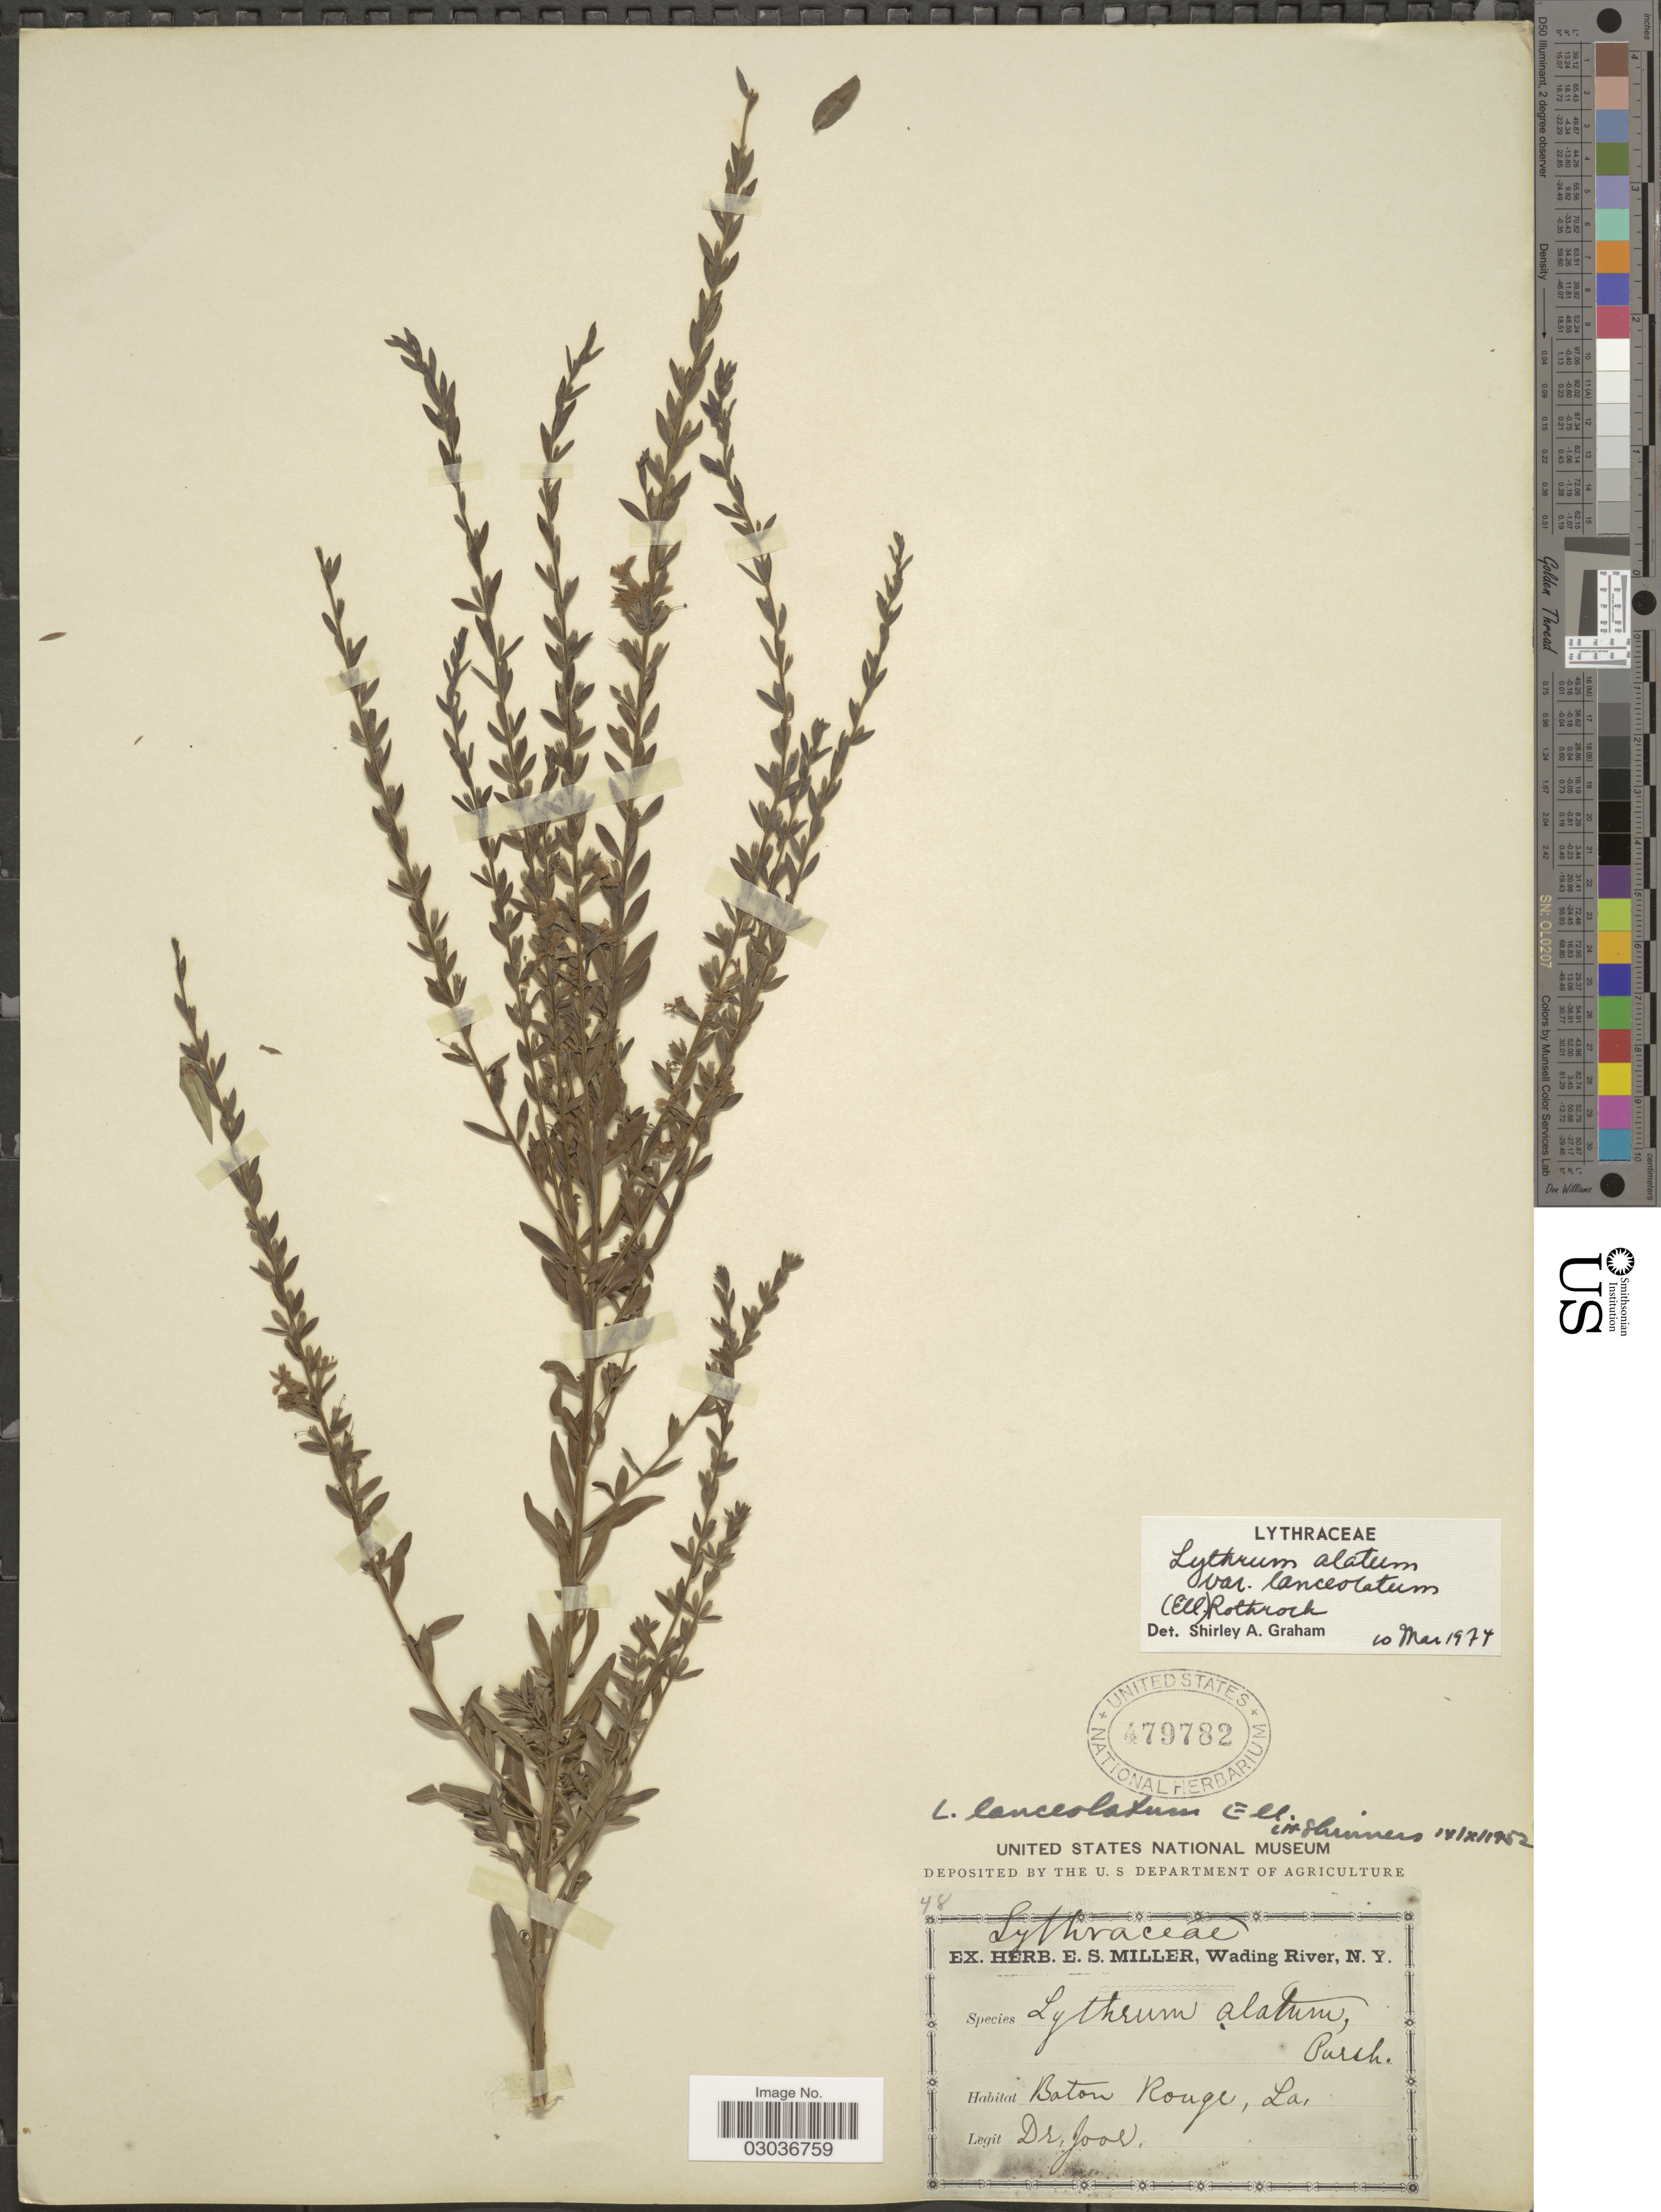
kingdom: Plantae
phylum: Tracheophyta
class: Magnoliopsida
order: Myrtales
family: Lythraceae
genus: Lythrum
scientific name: Lythrum alatum var. lanceolatum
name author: (Elliott) A. Gray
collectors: -. Joor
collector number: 48?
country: United States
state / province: Louisiana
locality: Baton Rouge.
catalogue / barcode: US 479782